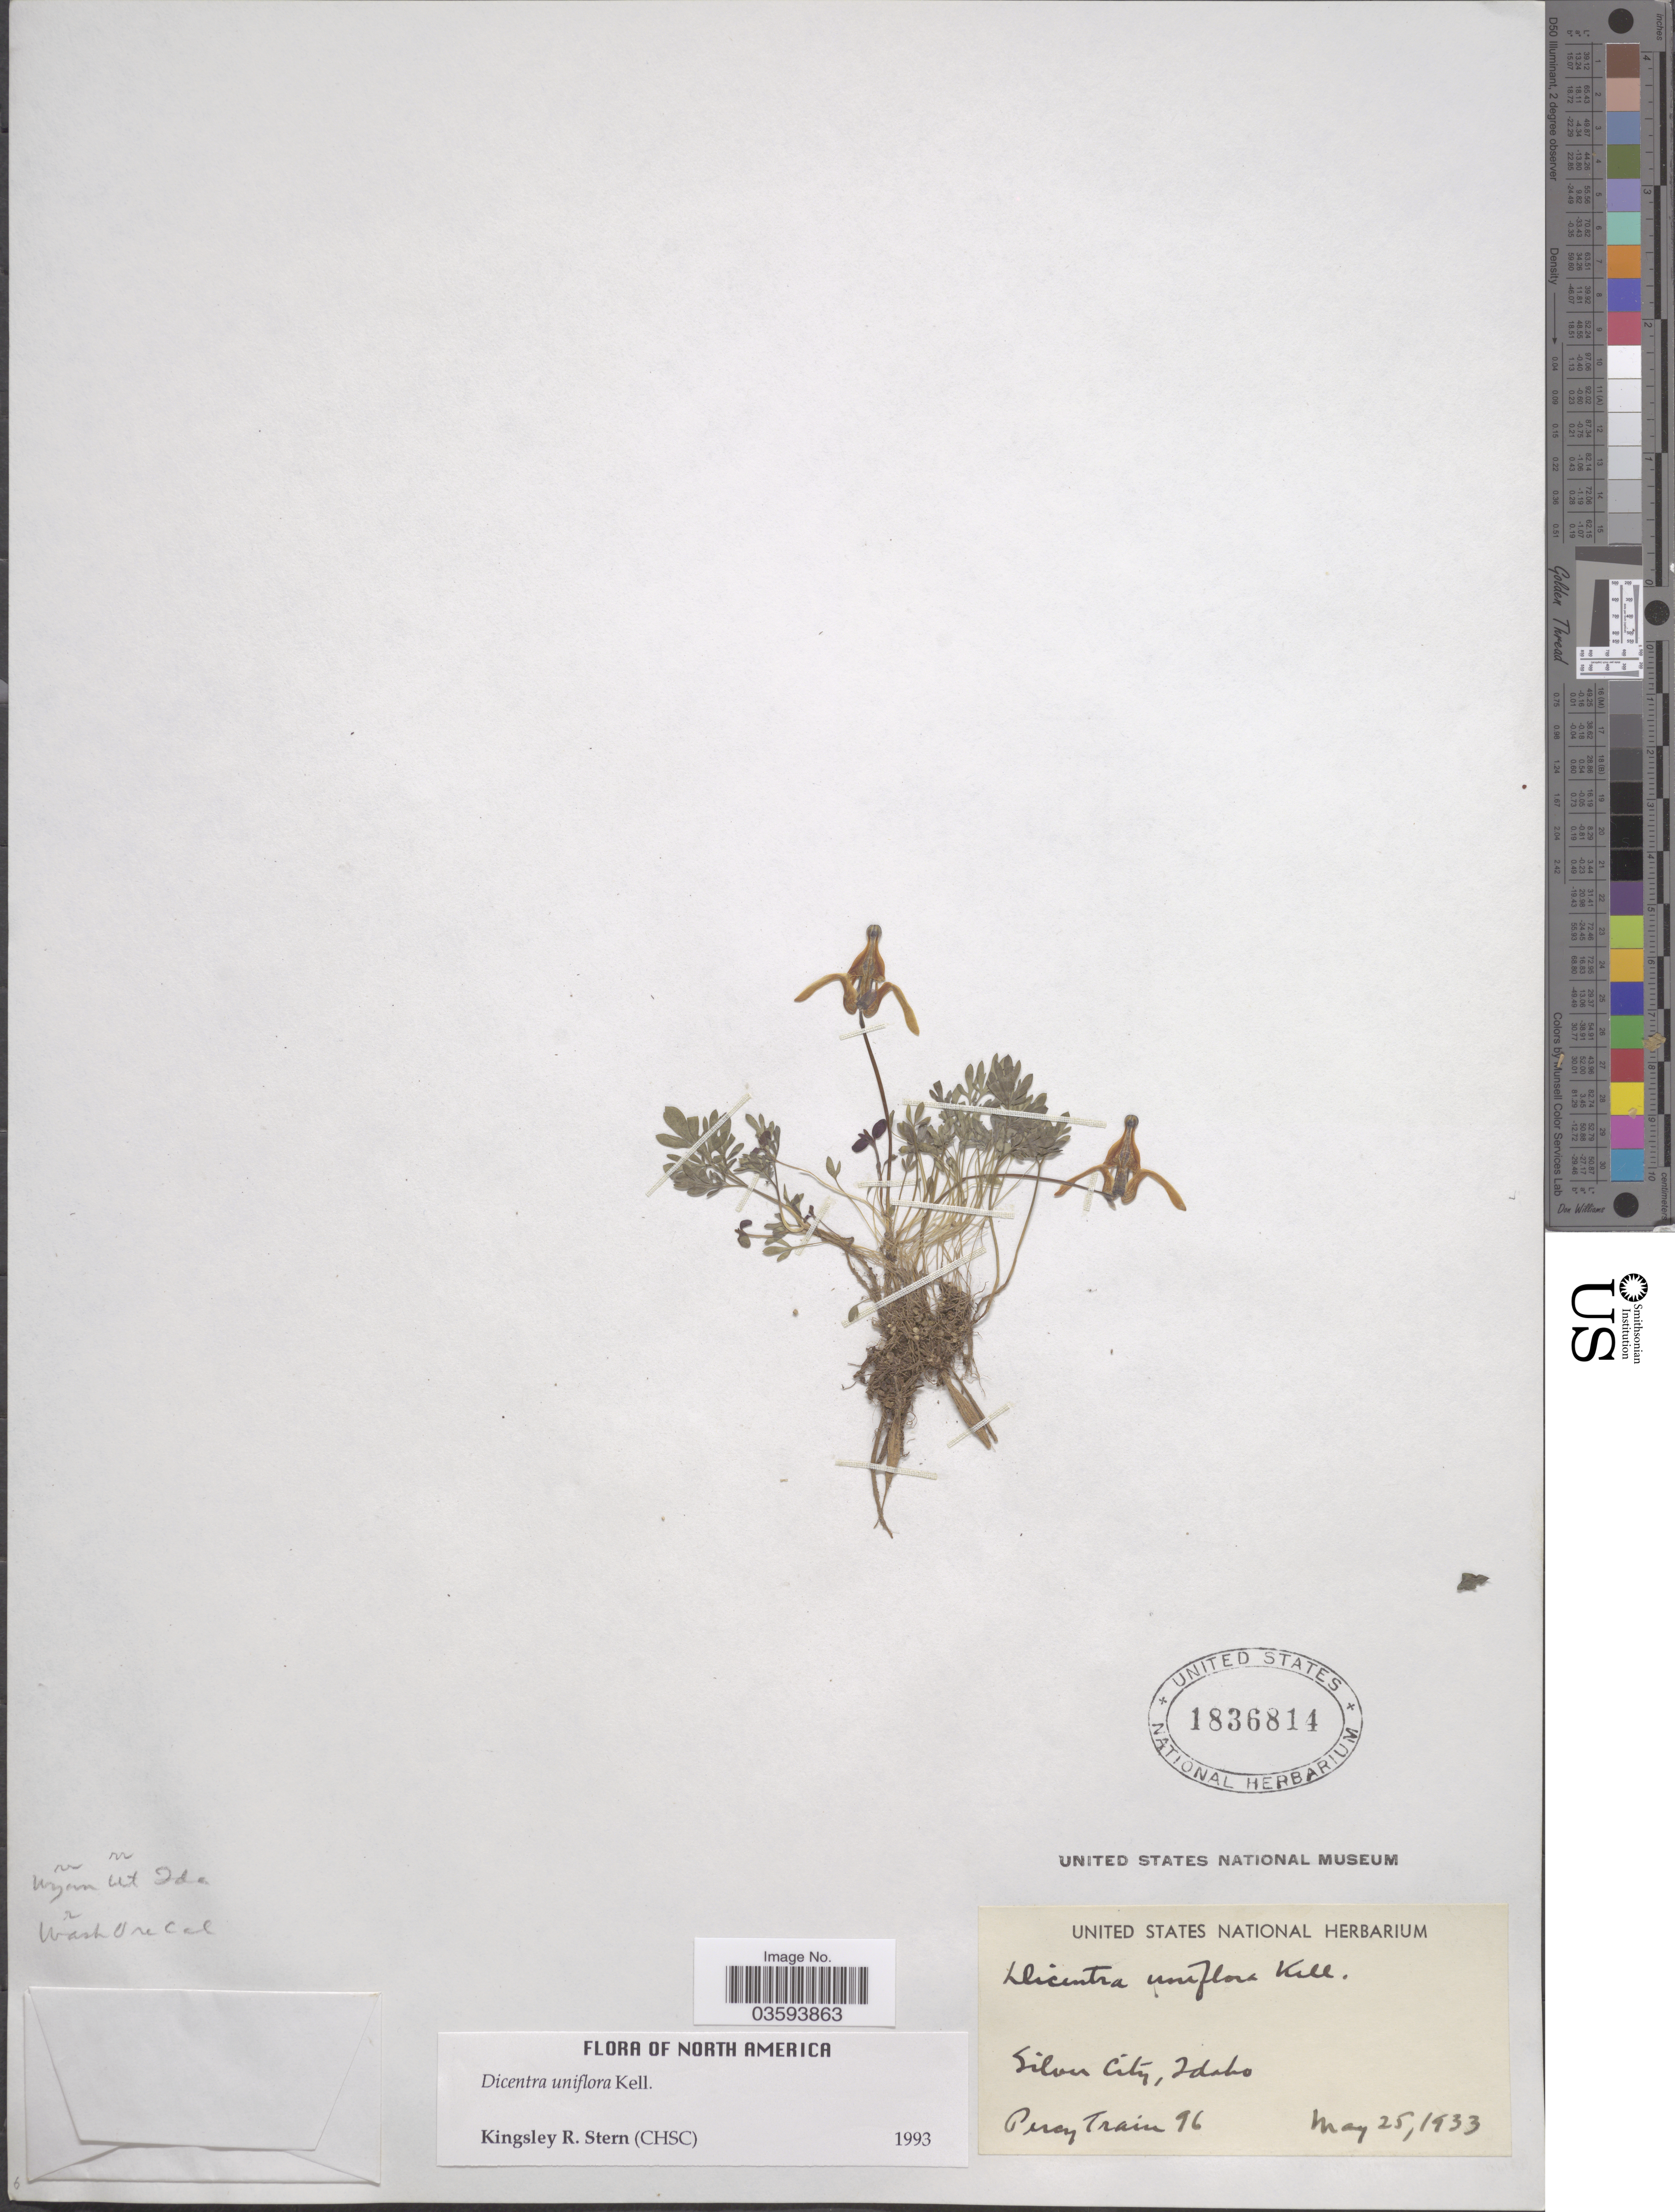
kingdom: Plantae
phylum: Tracheophyta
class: Magnoliopsida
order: Ranunculales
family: Papaveraceae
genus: Dicentra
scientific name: Dicentra uniflora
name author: Kellogg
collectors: P. Train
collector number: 96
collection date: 1933-05-25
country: United States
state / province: Idaho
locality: Silver City.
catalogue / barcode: US 1836814